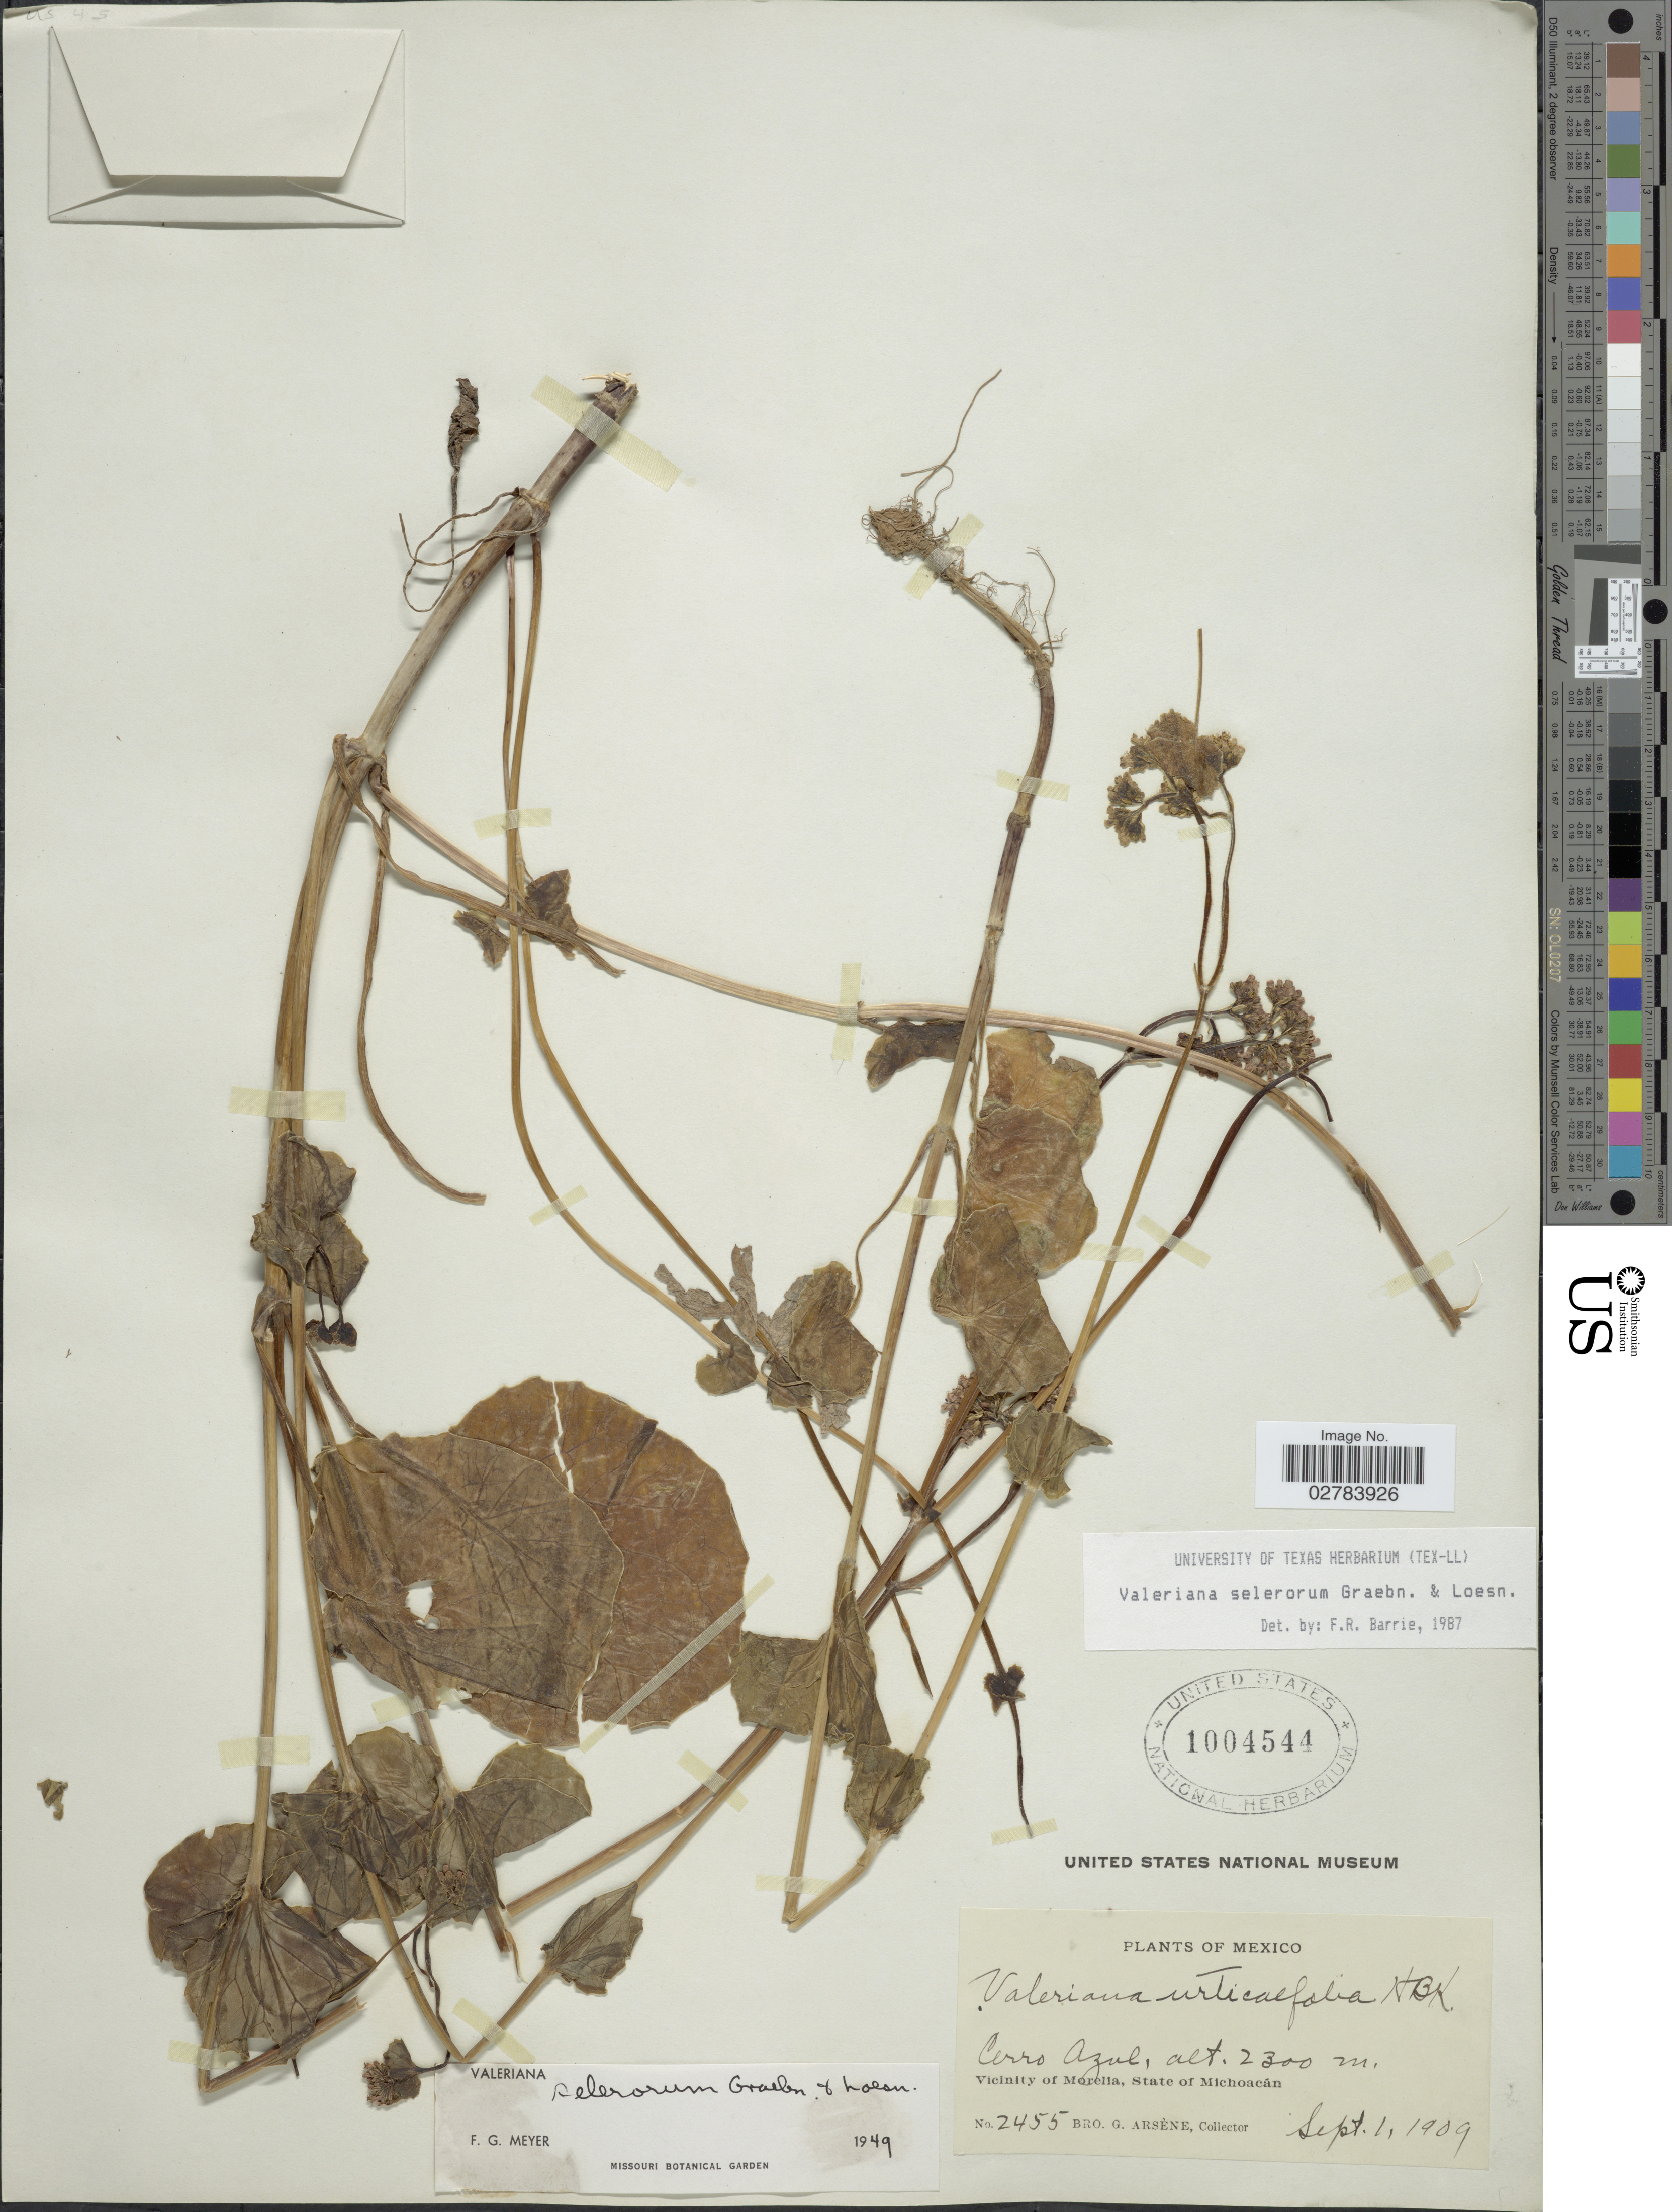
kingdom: Plantae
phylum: Tracheophyta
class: Magnoliopsida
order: Dipsacales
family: Caprifoliaceae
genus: Valeriana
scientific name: Valeriana selerorum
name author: Graebn. & Loes.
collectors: Bro. G. Arsène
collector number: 2455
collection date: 1909-09-01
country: Mexico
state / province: Michoacán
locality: Vicinity of Morelia, Cerro Azul.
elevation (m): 2300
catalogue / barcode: US 1004544